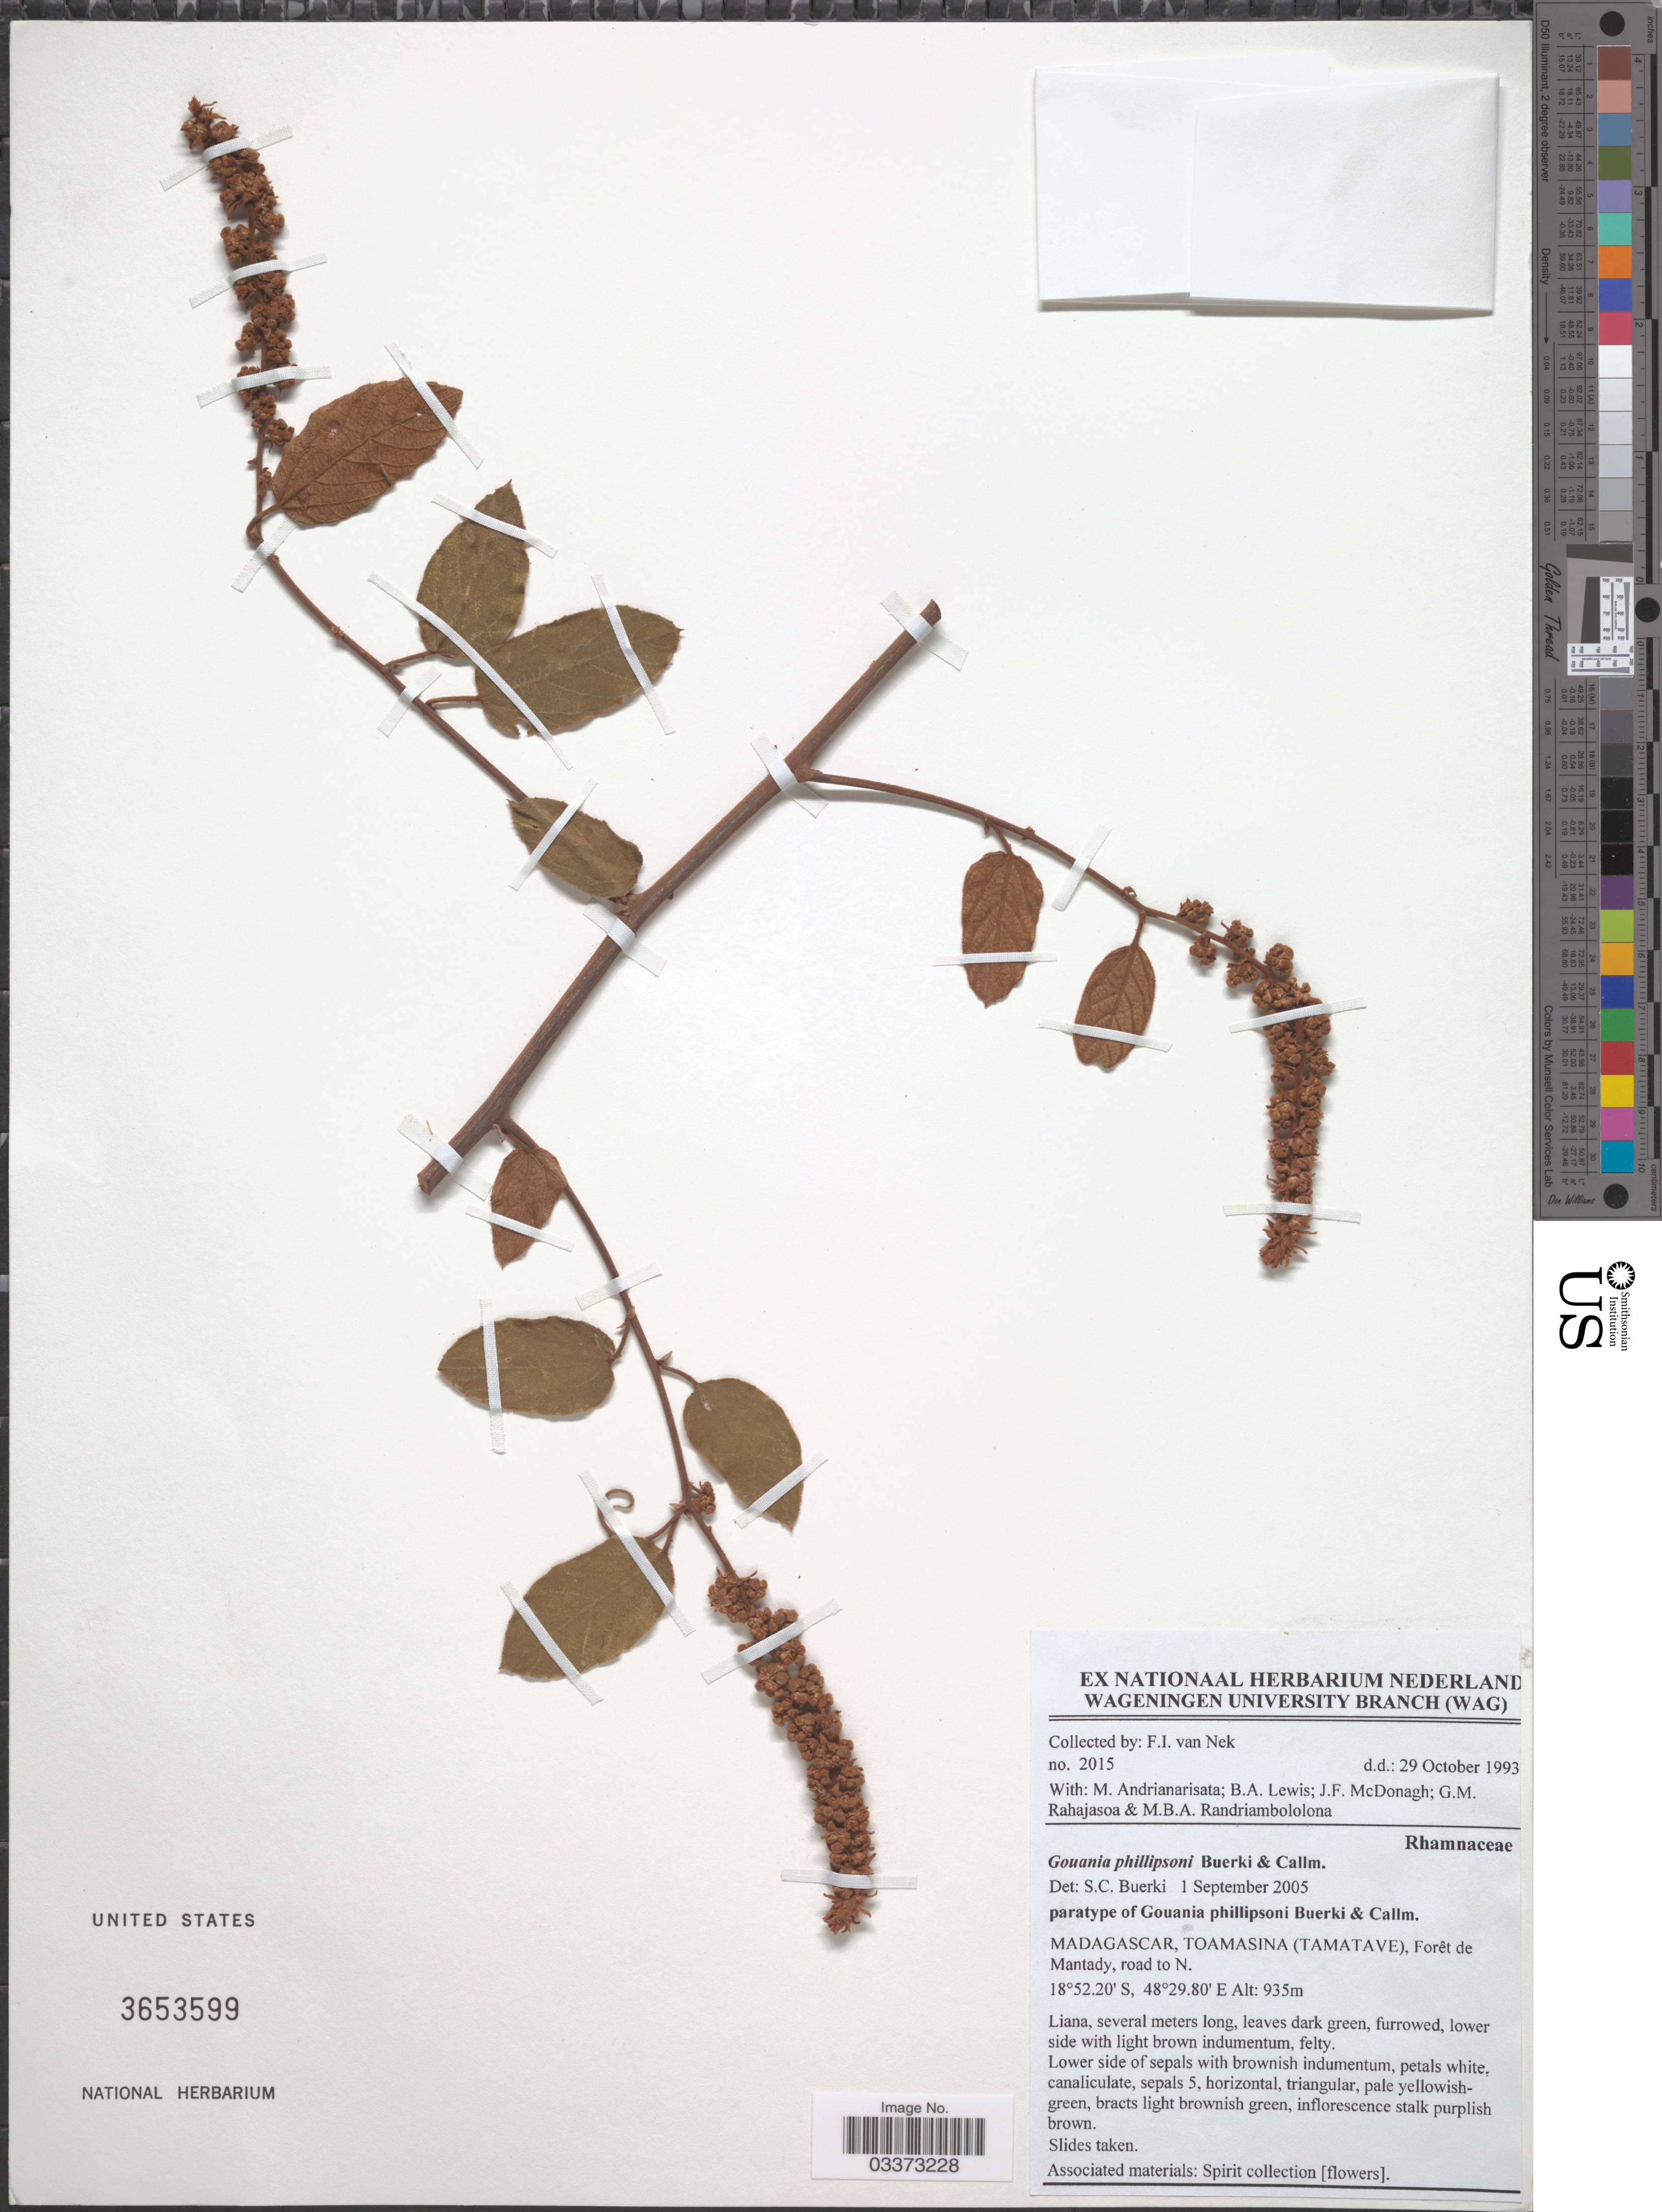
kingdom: Plantae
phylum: Tracheophyta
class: Magnoliopsida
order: Rosales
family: Rhamnaceae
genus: Gouania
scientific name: Gouania phillipsonii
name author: Buerki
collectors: F. van Nek, M. Andrianarisata, B. A. Lewis, J. McDonagh & et al.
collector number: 2015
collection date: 1993-10-29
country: Madagascar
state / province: Alaotra Mangoro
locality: Toamasina (Tamatave), Forêt de Mantady, road to N.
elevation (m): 935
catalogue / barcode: US 3653599